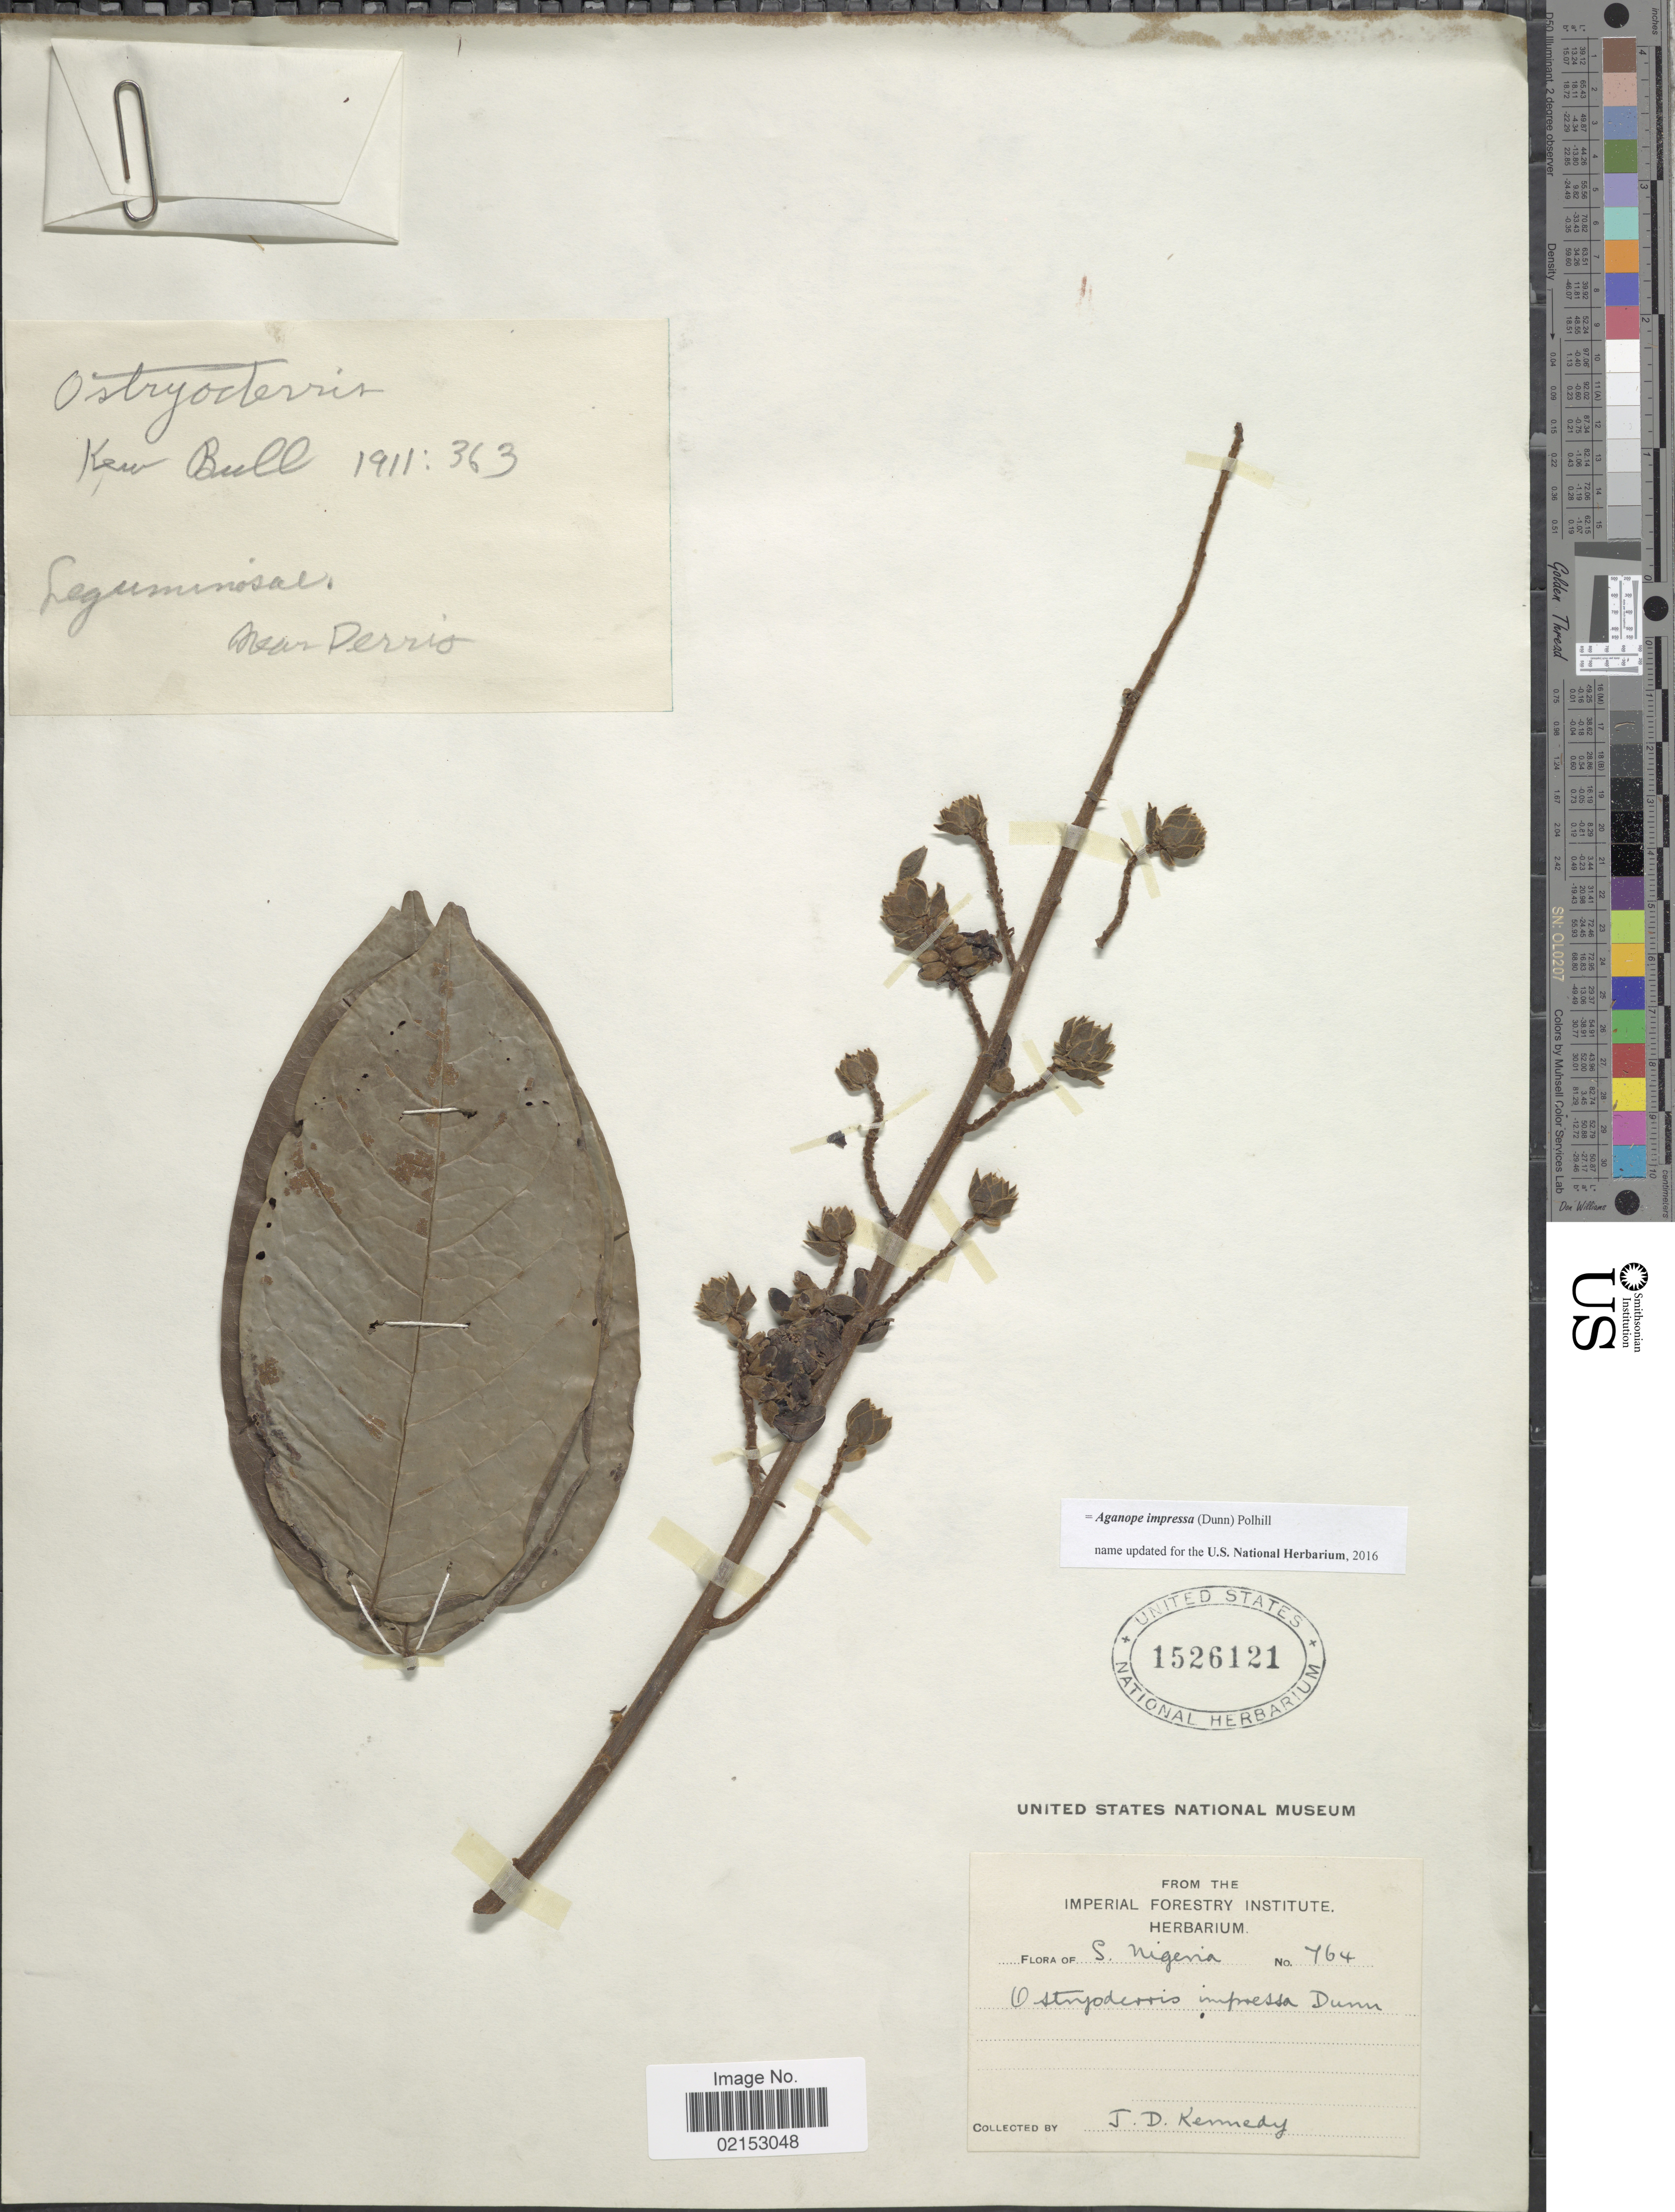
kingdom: Plantae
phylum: Tracheophyta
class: Magnoliopsida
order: Fabales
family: Fabaceae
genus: Aganope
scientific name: Aganope impressa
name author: (Dunn) Polhill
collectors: J. D. Kennedy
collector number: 764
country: Nigeria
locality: S. Nigeria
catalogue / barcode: US 1526121